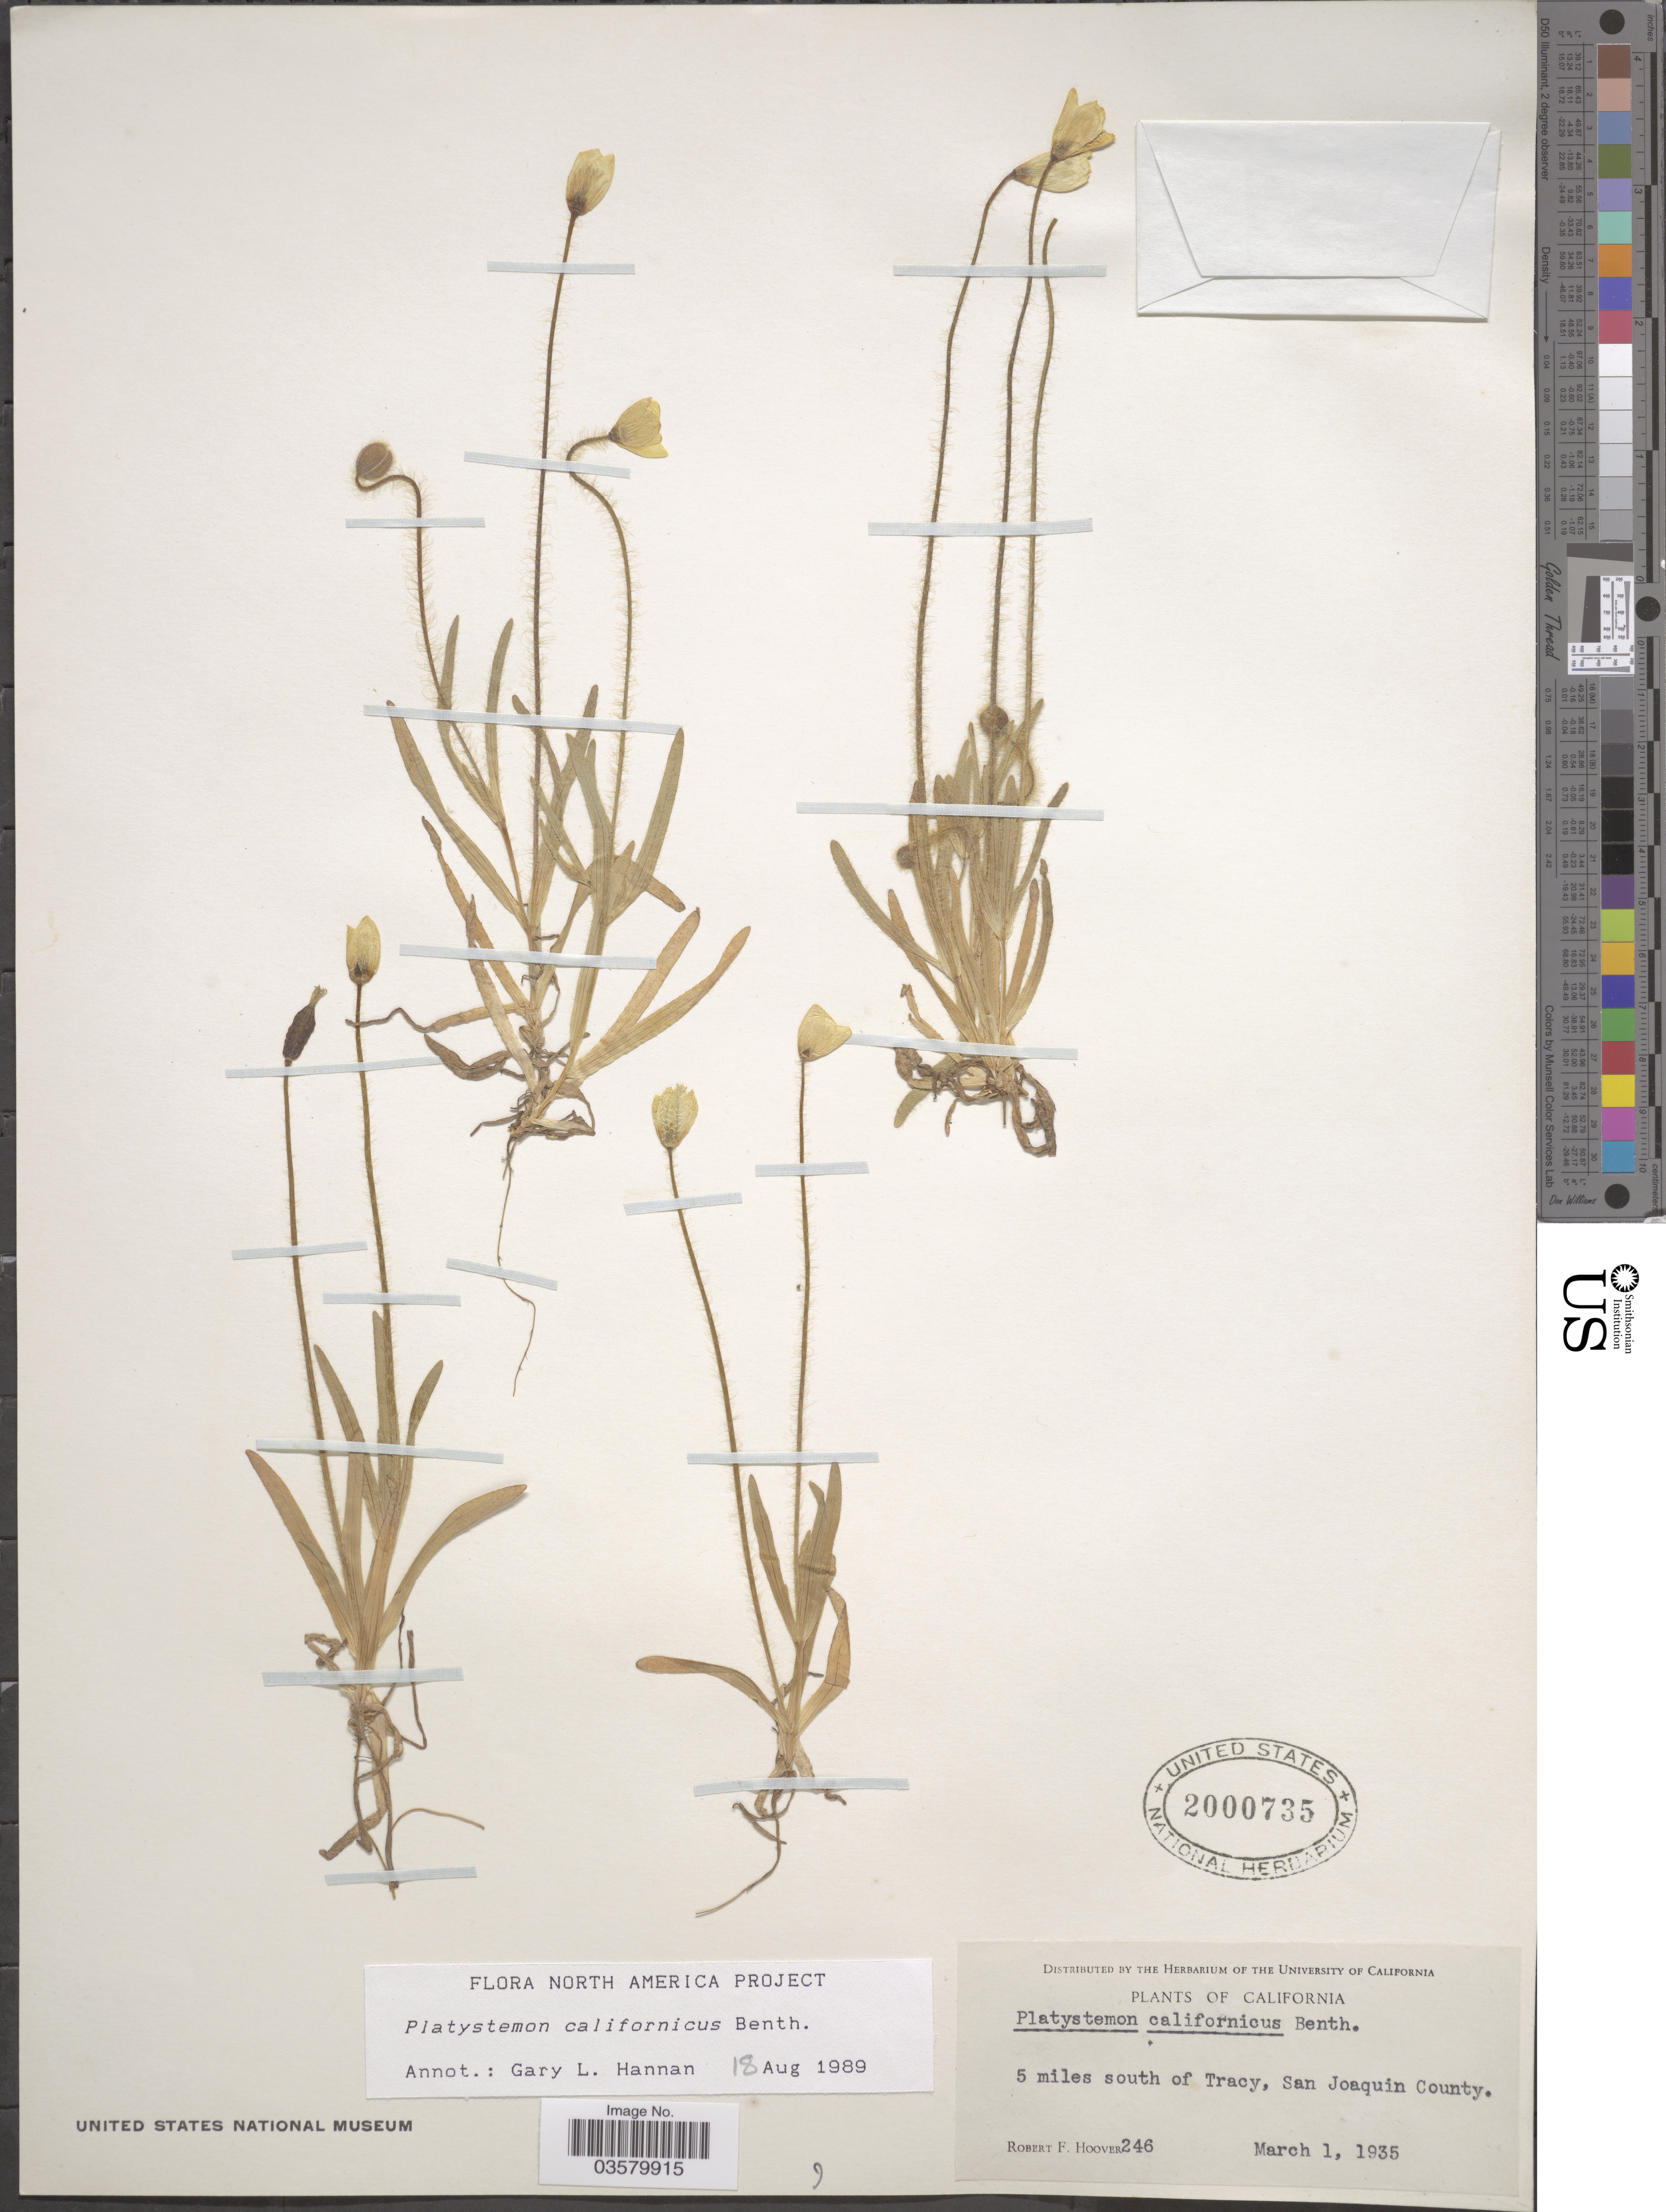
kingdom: Plantae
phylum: Tracheophyta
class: Magnoliopsida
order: Ranunculales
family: Papaveraceae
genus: Platystemon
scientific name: Platystemon californicus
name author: Benth.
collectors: R. F. Hoover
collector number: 246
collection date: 1935-03-01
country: United States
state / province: California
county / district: San Joaquin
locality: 5 miles south of Tracy, San Joaquin County.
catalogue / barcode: US 2000735